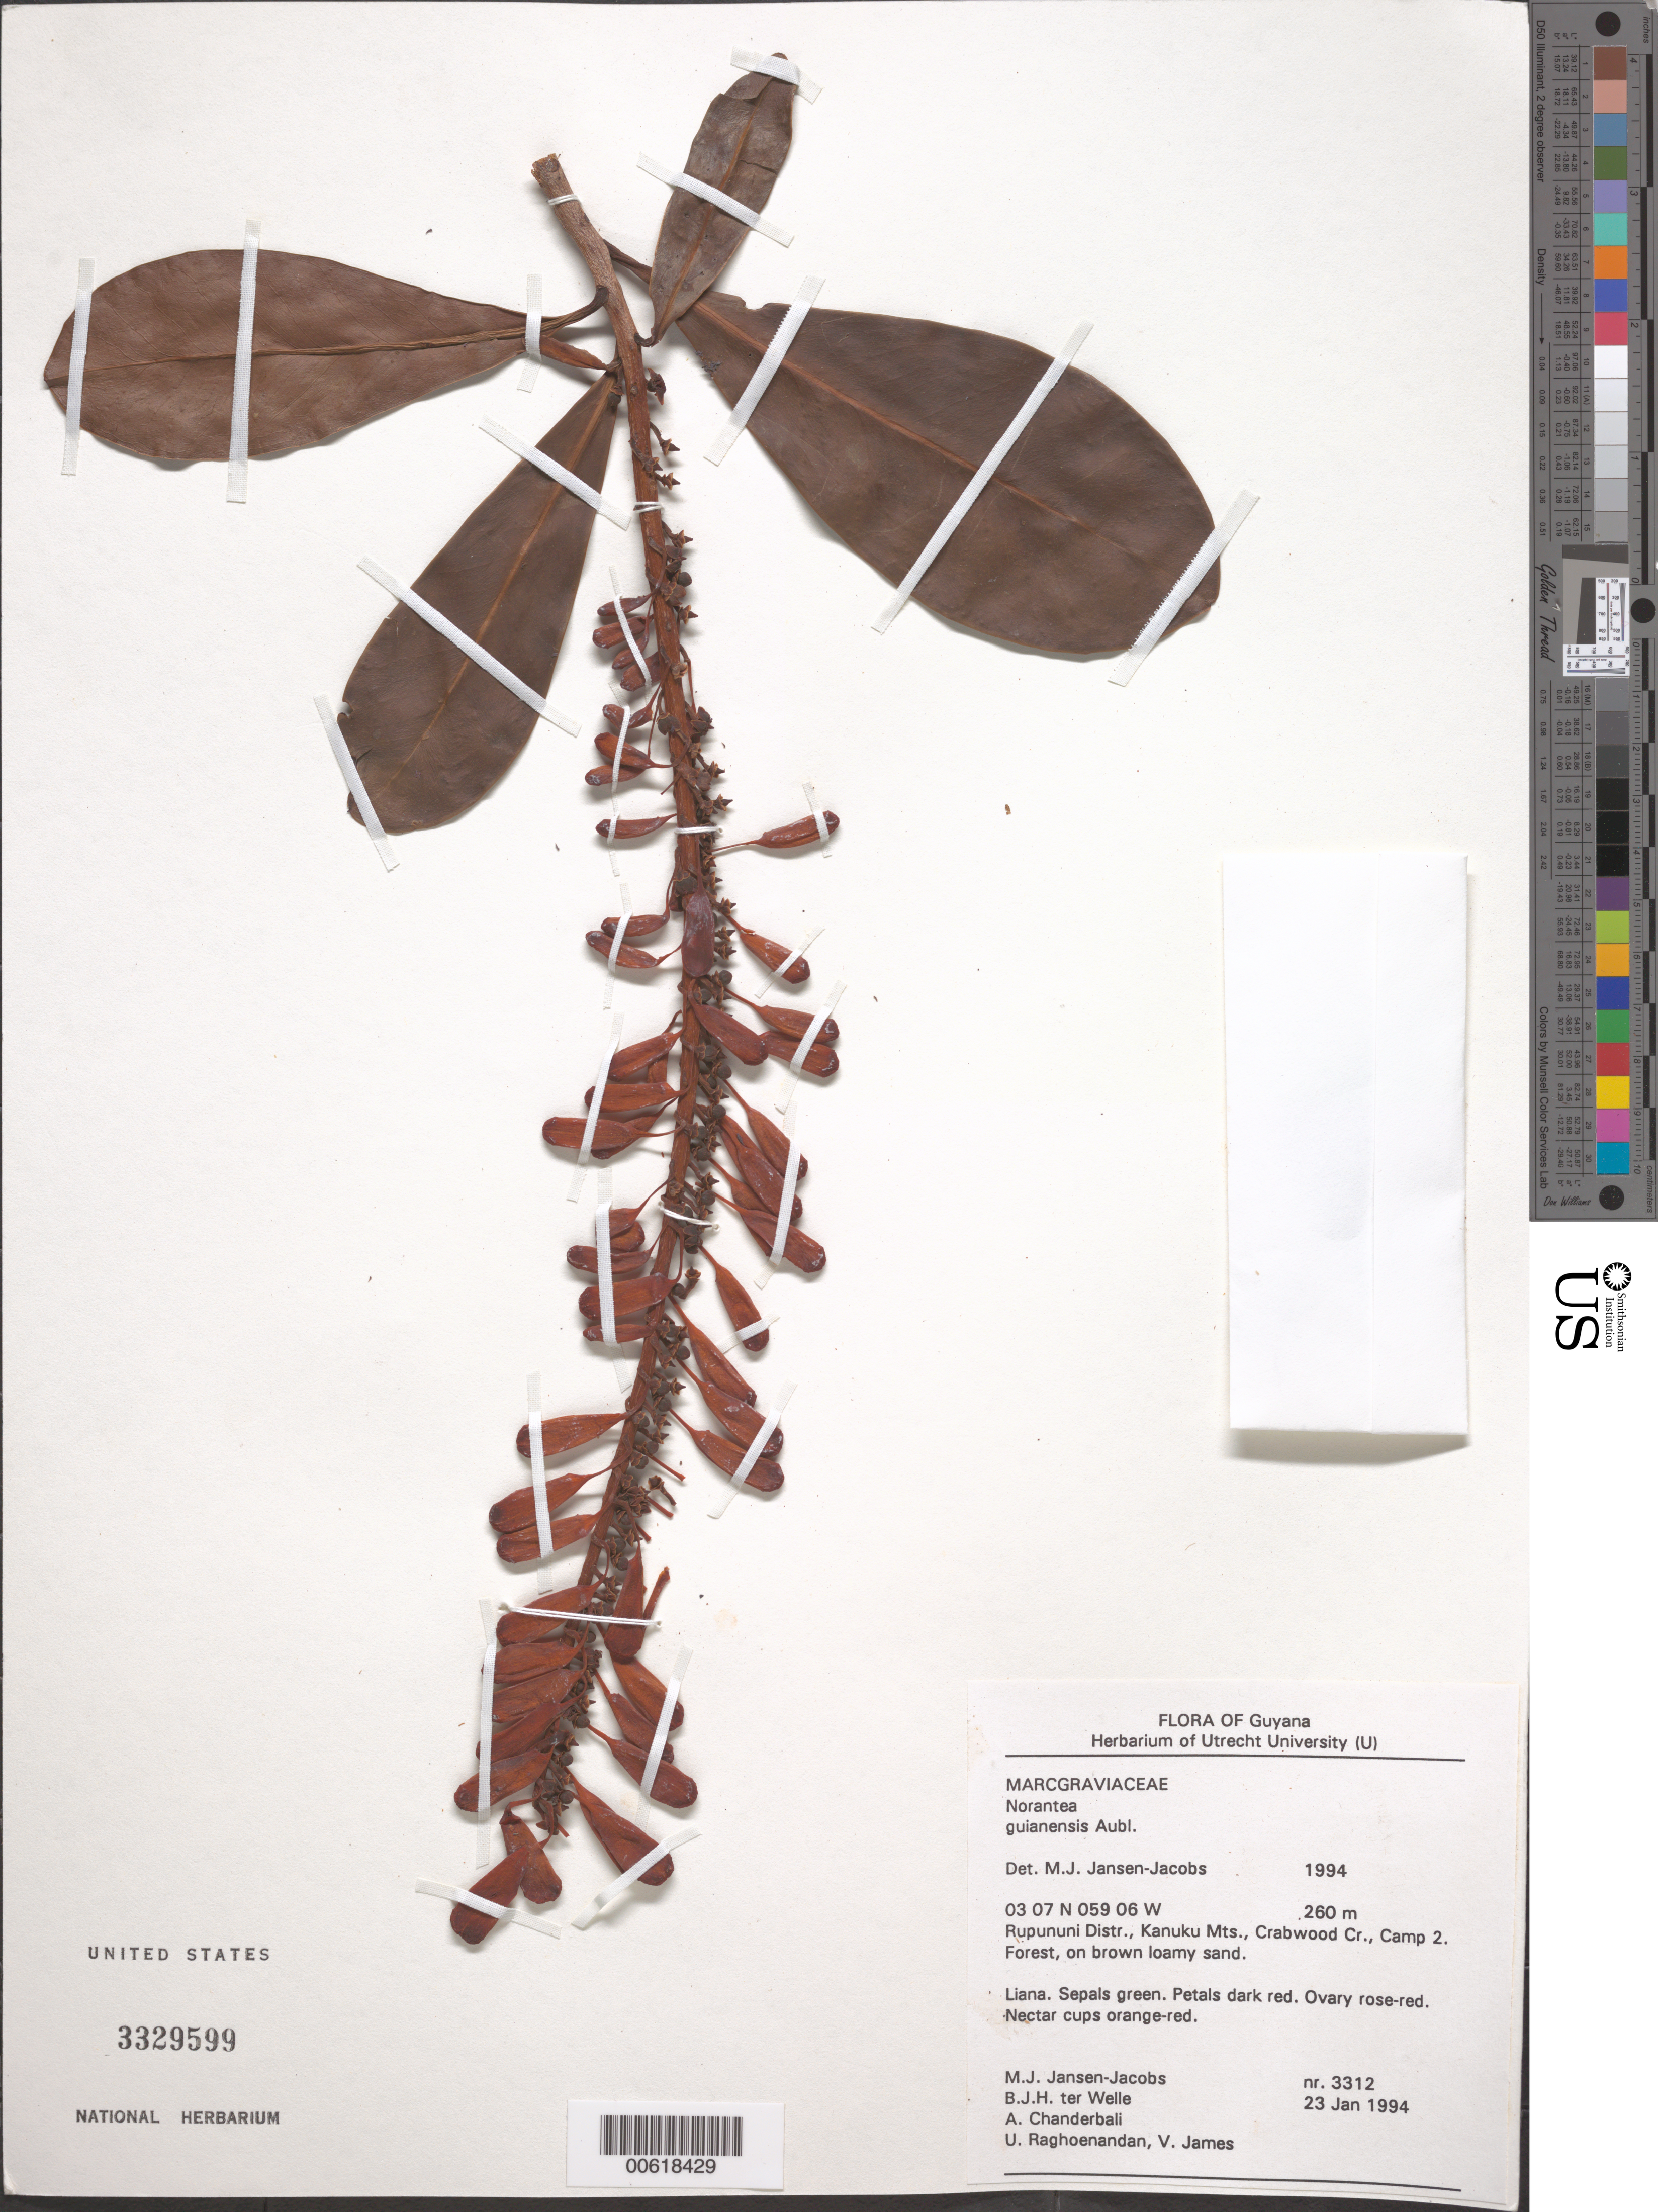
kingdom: Plantae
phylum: Tracheophyta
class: Magnoliopsida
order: Ericales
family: Marcgraviaceae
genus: Norantea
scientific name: Norantea guianensis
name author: Aubl.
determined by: Jansen-Jacobs, M. J., (U), Nationaal Herbarium Nederland, Utrecht University branch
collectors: M. J. Jansen-Jacobs, B. Welle, A. S. Chanderbali, U. Raghoenandan & V. James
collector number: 3312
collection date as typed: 23-Jan-94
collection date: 1994-01-23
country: Guyana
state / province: U. Takutu-U. Essequibo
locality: Crabwood Cr., Camp 2, Kanuku Mts., Rupununi District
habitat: Forest, on loamy brown sand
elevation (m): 260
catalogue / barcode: US 3329599